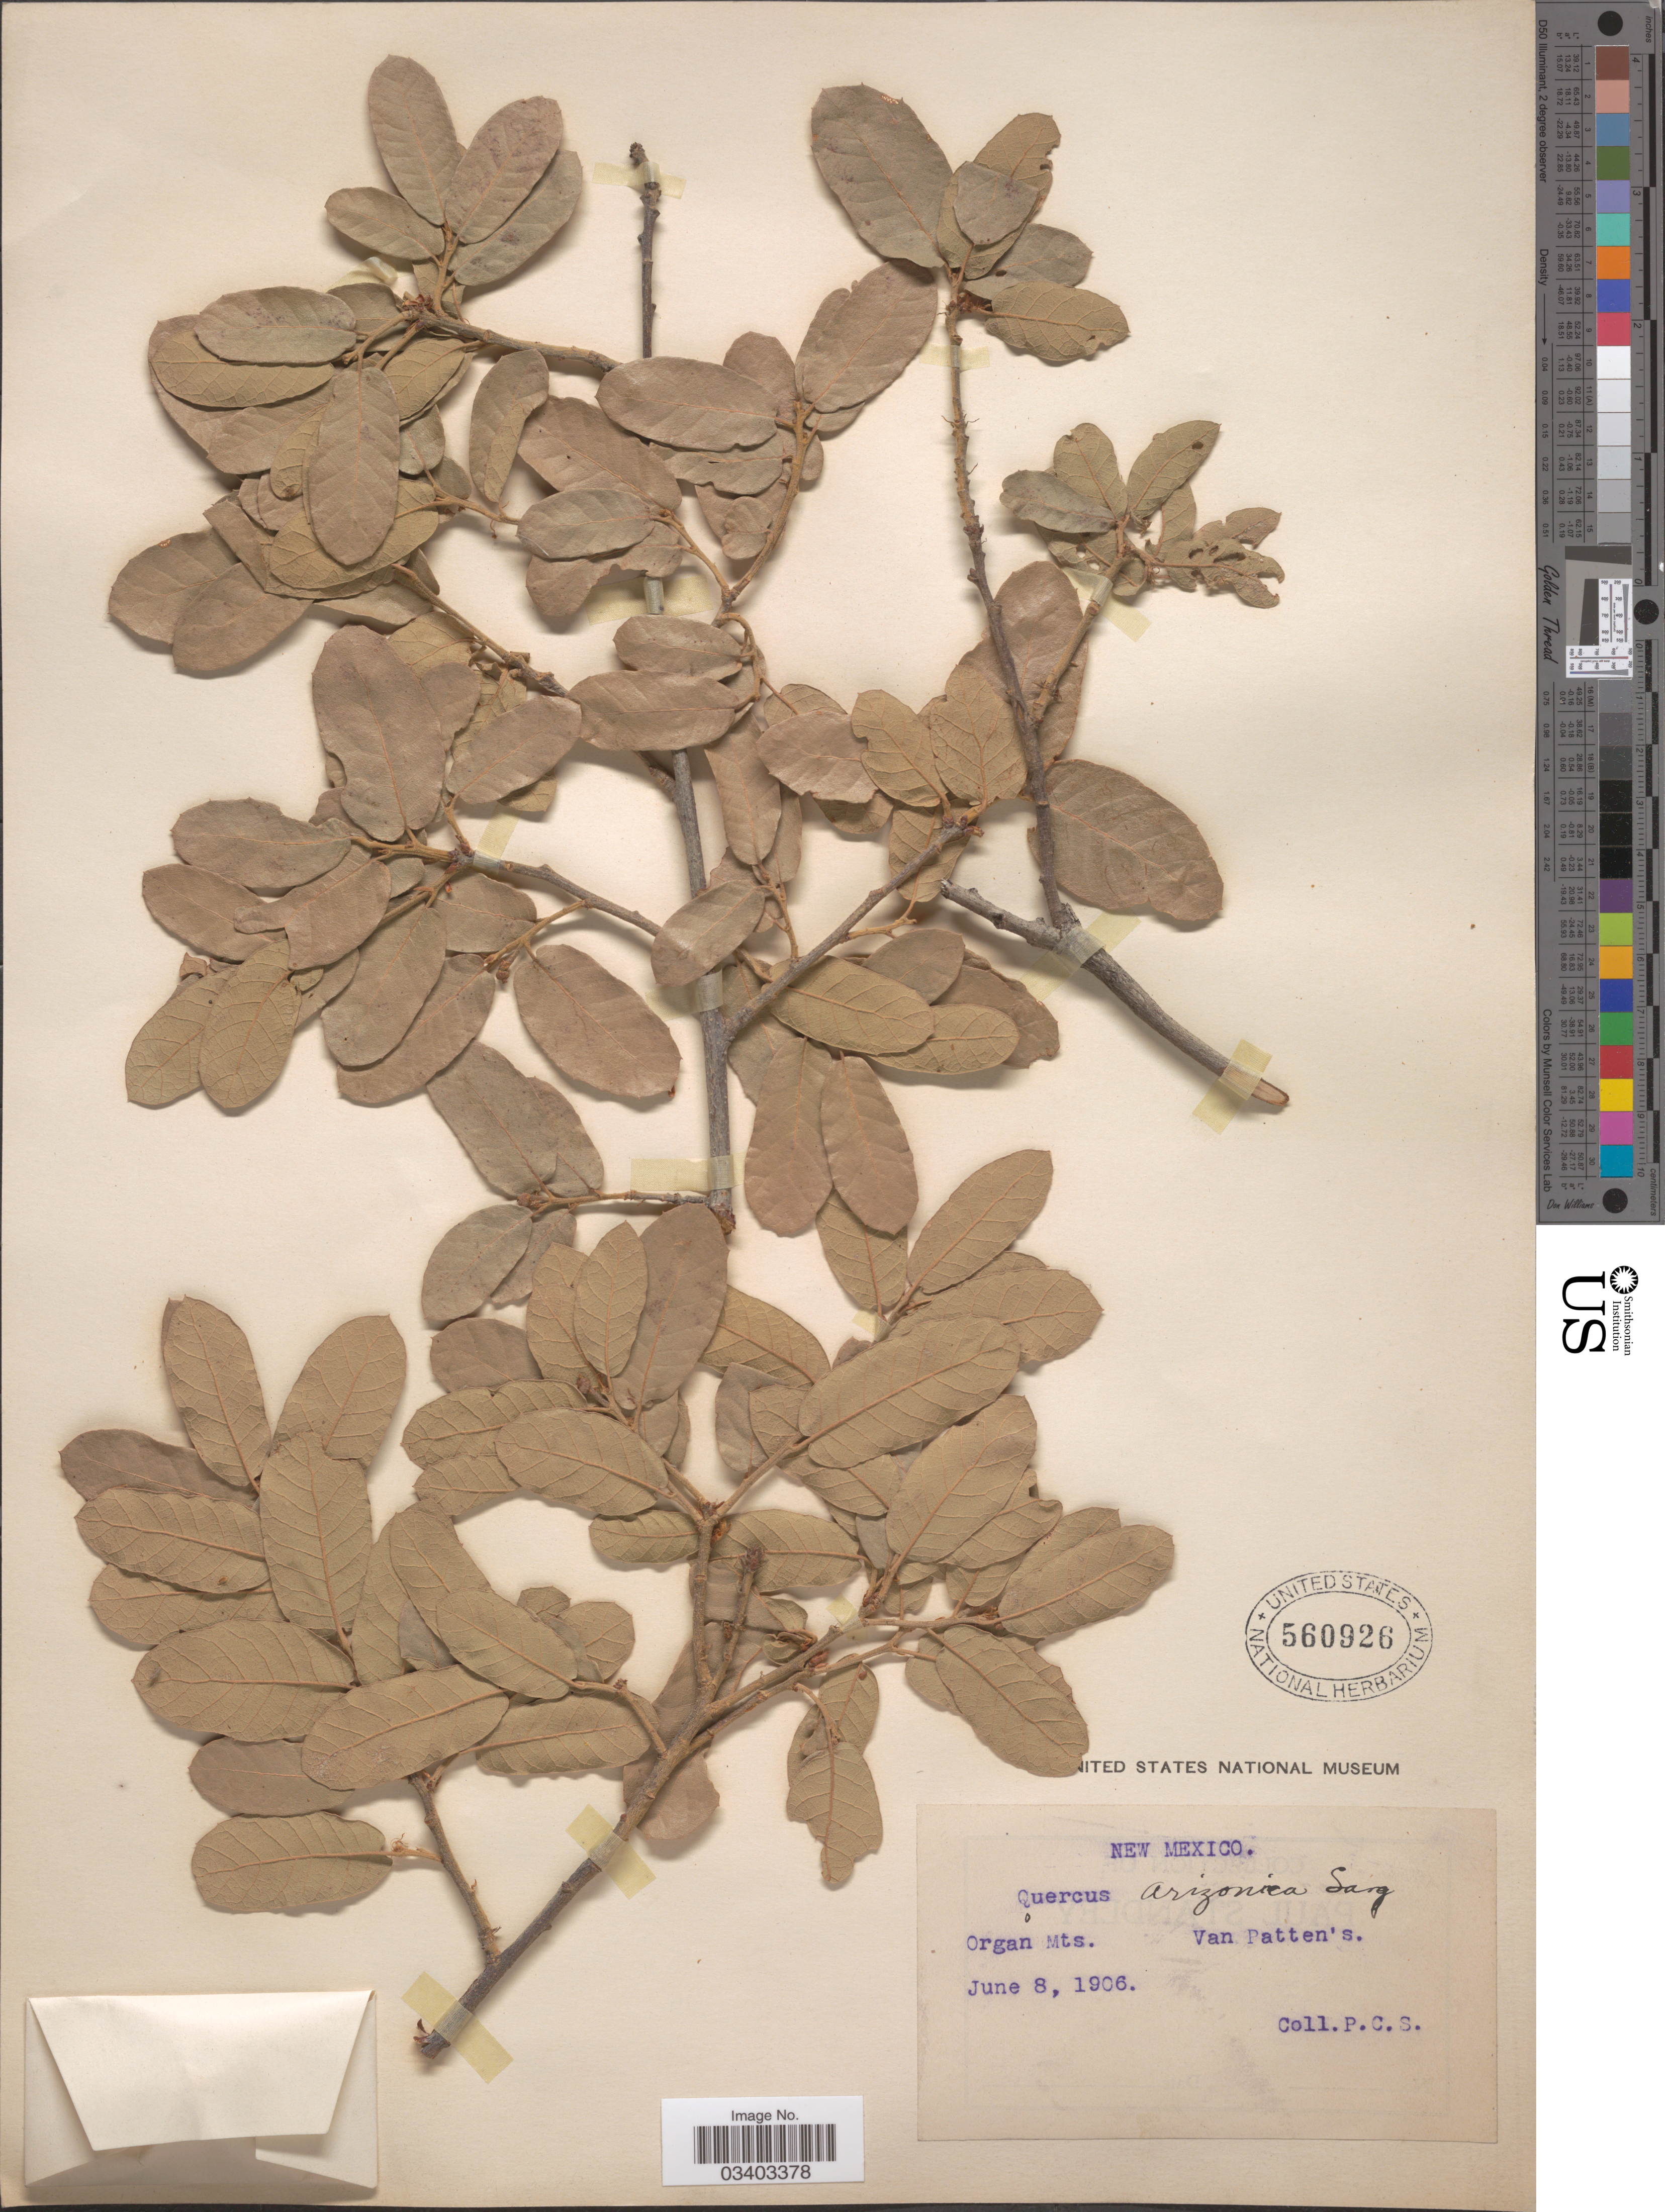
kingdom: Plantae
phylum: Tracheophyta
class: Magnoliopsida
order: Fagales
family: Fagaceae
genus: Quercus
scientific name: Quercus arizonica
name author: Sarg.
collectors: P. C. S.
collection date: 1906-06-08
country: United States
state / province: New Mexico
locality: Organ Mts. Van Patten's.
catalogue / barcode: US 560926